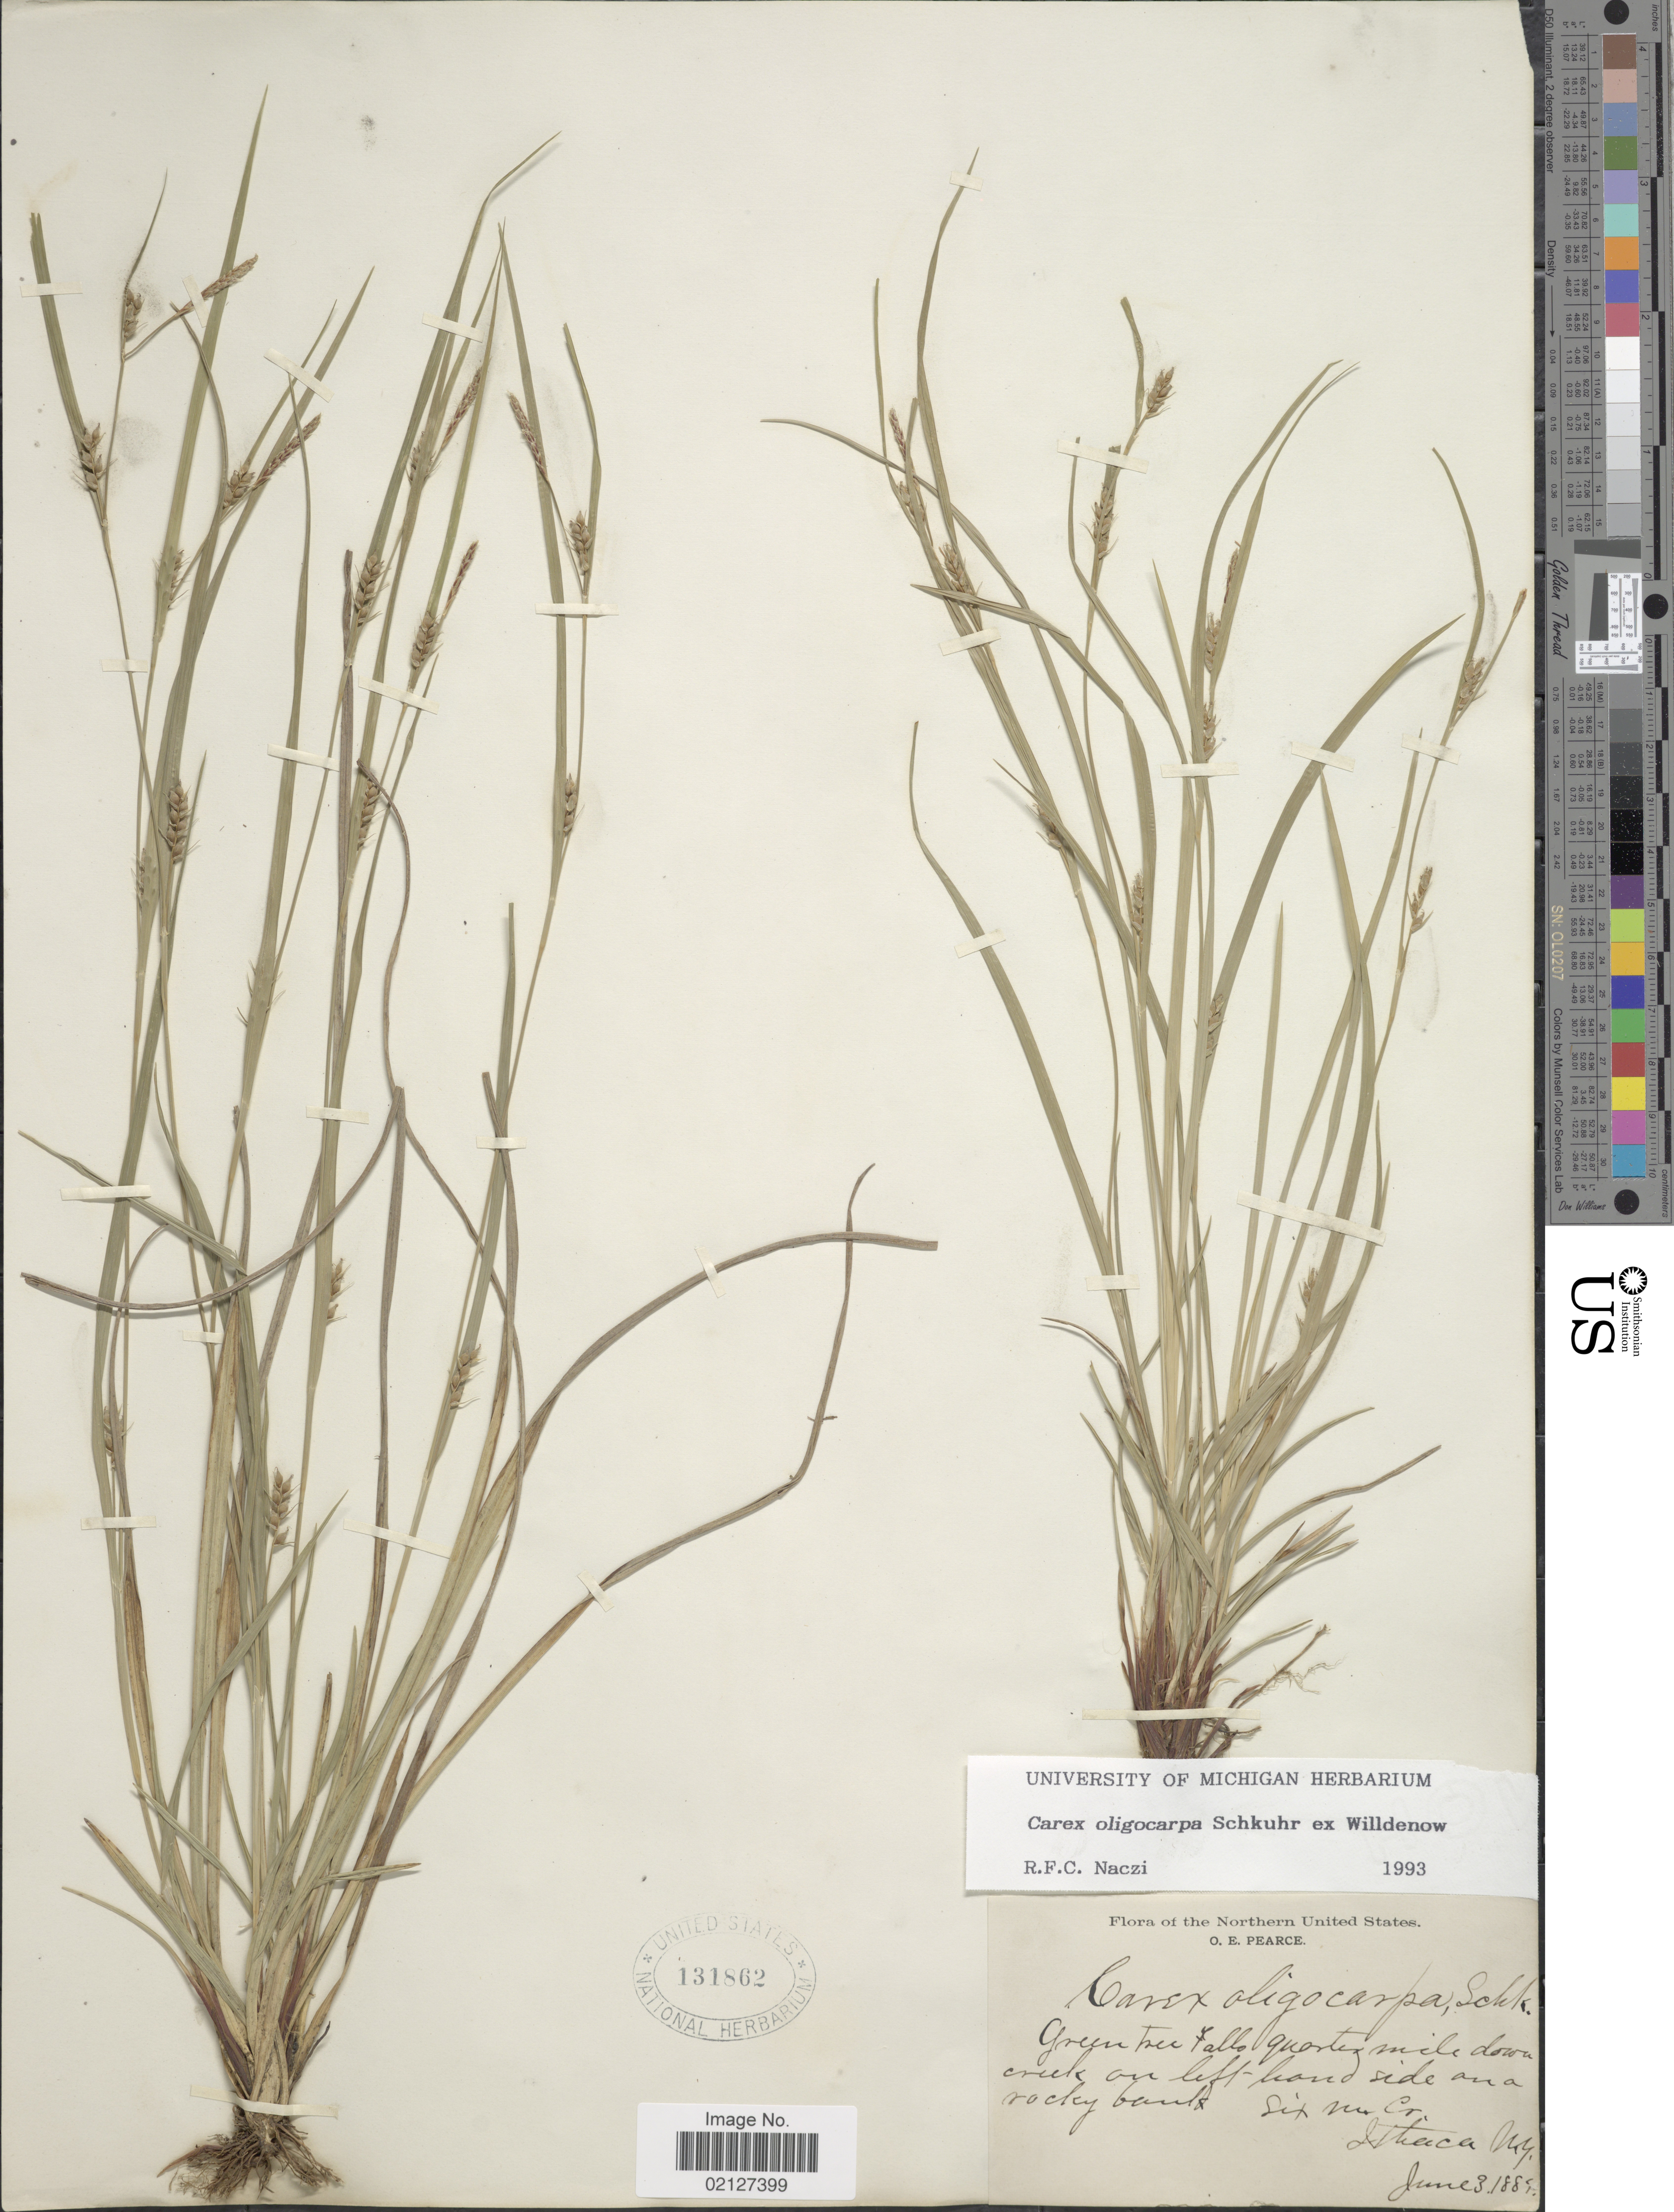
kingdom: Plantae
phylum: Tracheophyta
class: Liliopsida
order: Poales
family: Cyperaceae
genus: Carex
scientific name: Carex oligocarpa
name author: Willd.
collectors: O. E. Pearce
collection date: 1889-06-03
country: United States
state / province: New York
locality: Northern United States, Green Tree Falls quarter mile down creek on left-hand side Greentree falls quarter mile down creek on left-hand side on a rocky bank, Six mi [interpreted] Cr., Ithaca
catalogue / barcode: US 131862